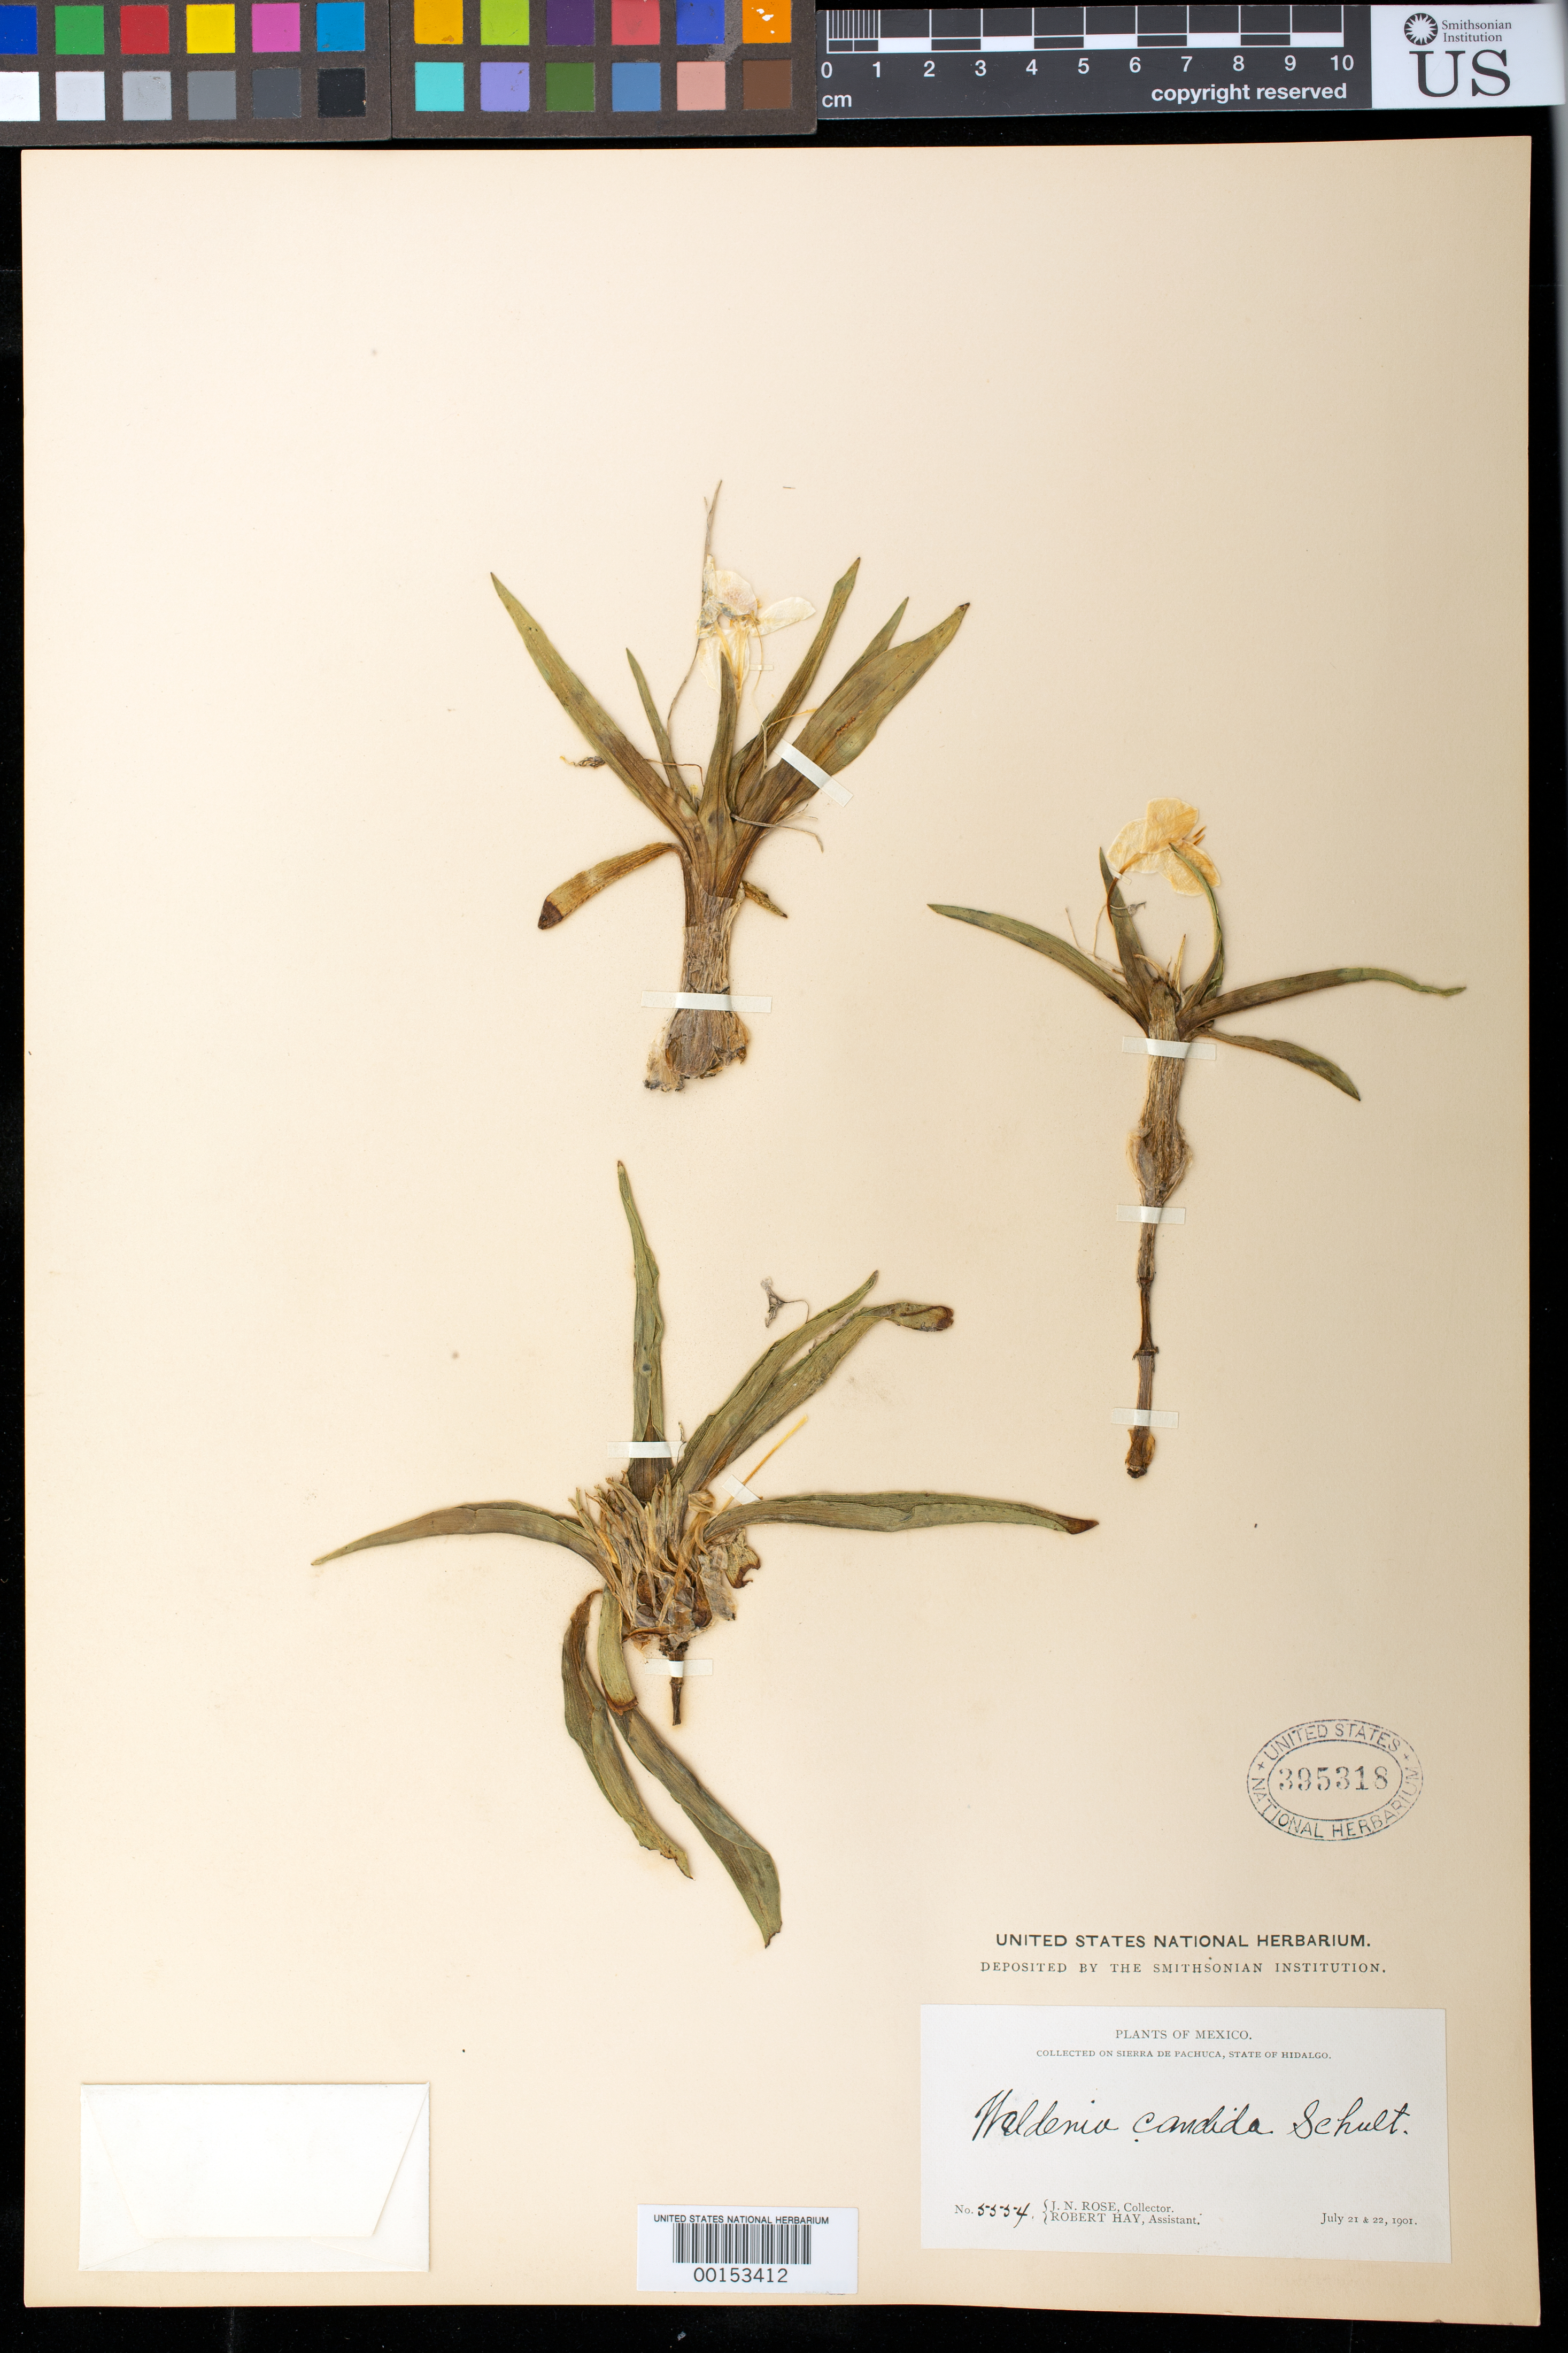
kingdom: Plantae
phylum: Tracheophyta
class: Liliopsida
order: Commelinales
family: Commelinaceae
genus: Weldenia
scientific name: Weldenia candida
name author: Schult. f.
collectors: J. N. Rose & R. H. Hay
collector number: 5554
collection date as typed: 21 Jul 1901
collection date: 1901-07-21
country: Mexico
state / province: Hidalgo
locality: Sierra de Pachuca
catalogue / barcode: US 395318